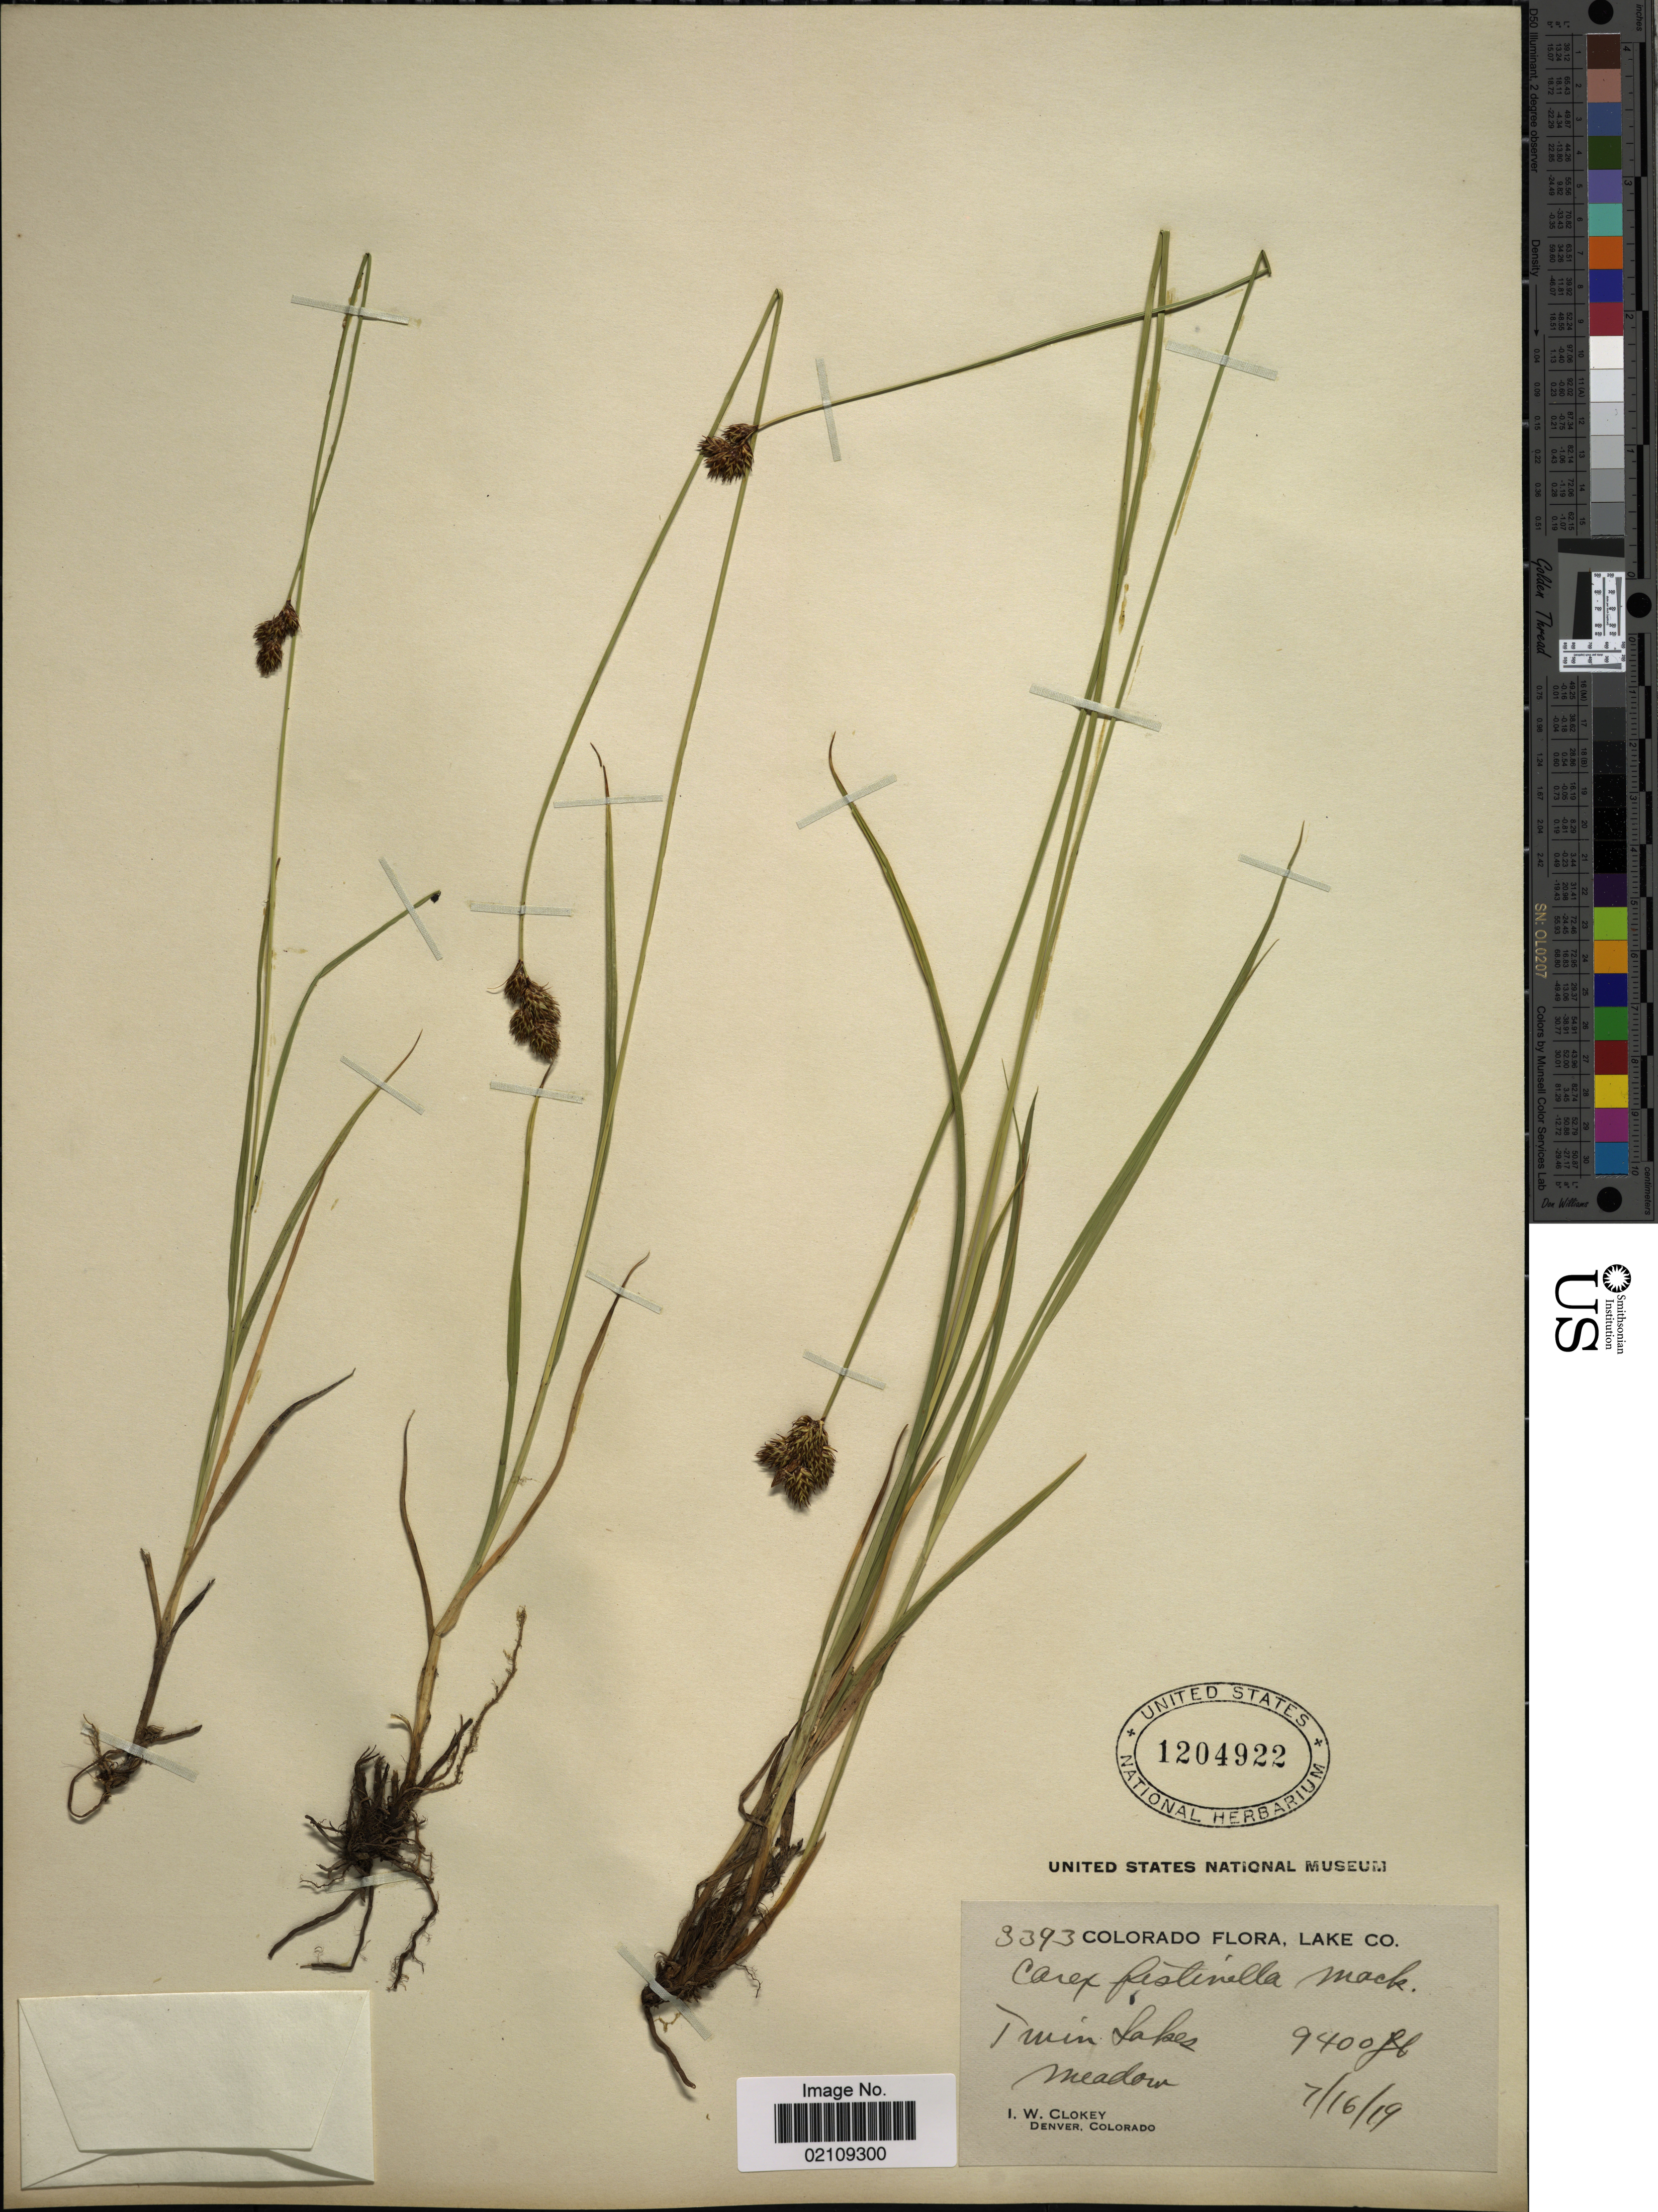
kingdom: Plantae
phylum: Tracheophyta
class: Liliopsida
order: Poales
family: Cyperaceae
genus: Carex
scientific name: Carex microptera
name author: Mack.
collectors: I. W. Clokey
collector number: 3393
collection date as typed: Transcribed d/m/y: 16/7/19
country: United States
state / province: Colorado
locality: Lake Co, Twin Lakes, Meadow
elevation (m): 2865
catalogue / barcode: US 1204922